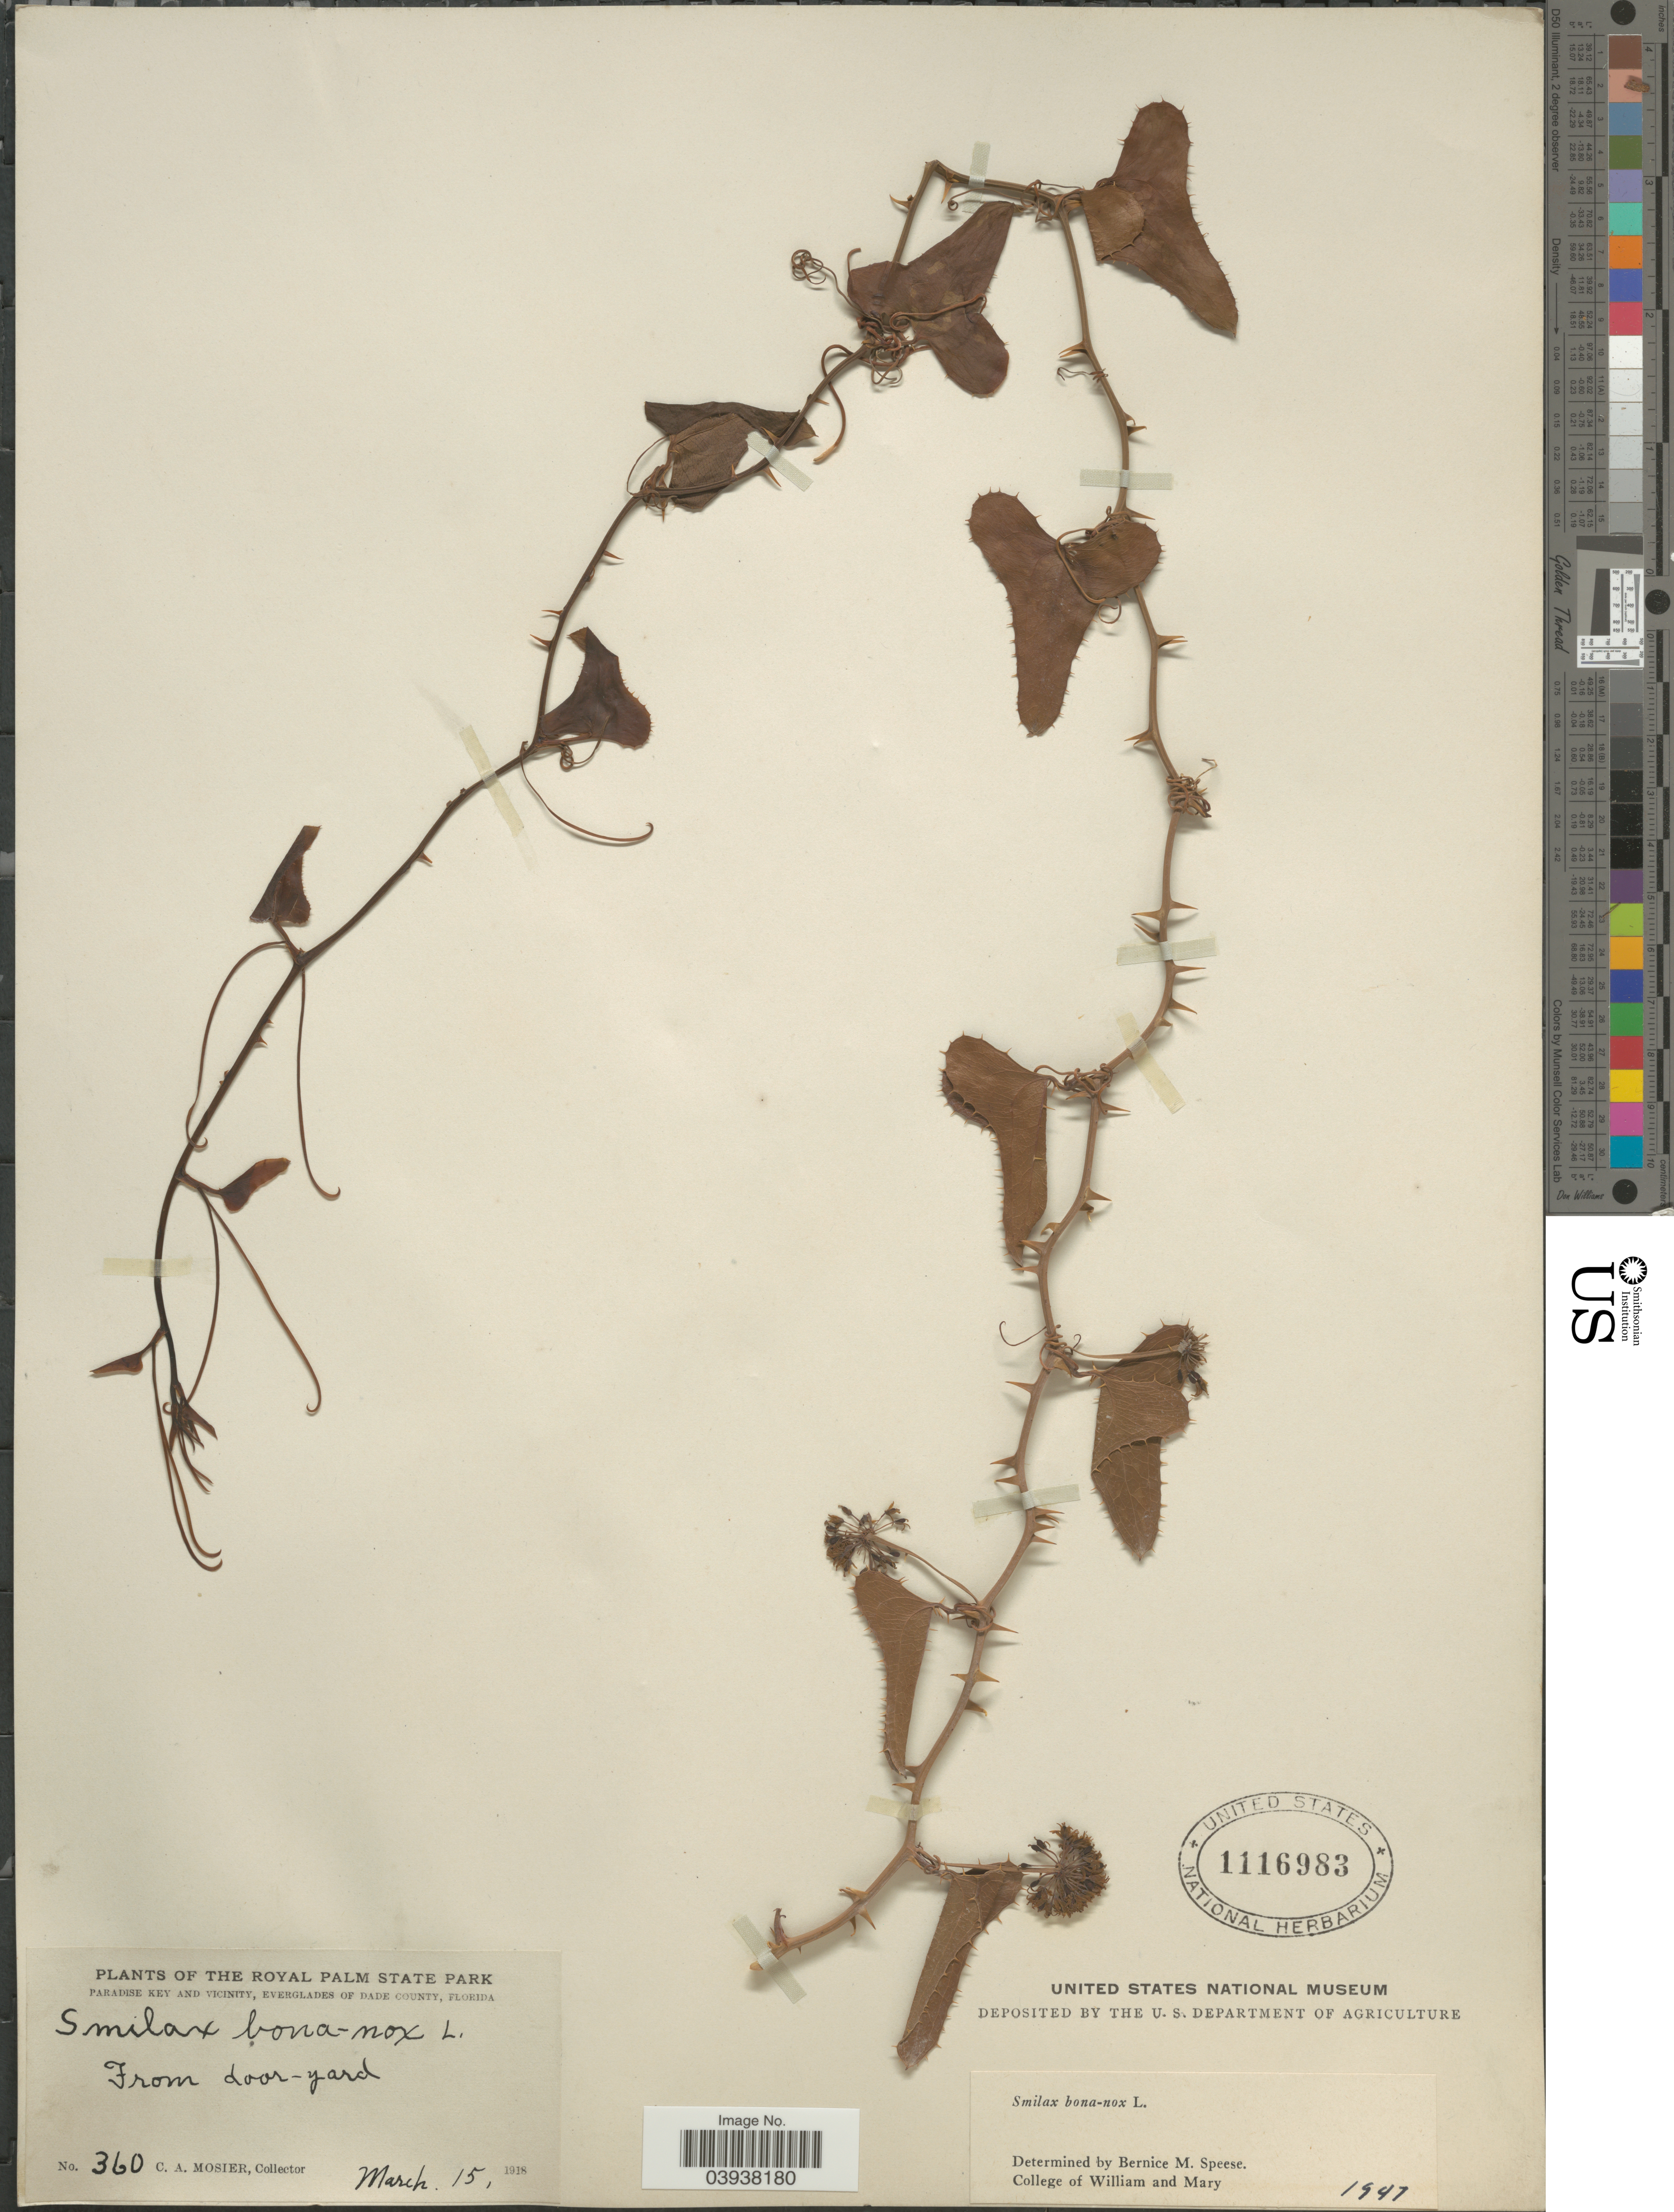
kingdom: Plantae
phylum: Tracheophyta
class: Liliopsida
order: Liliales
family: Smilacaceae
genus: Smilax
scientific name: Smilax bona-nox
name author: L.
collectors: C. A. Mosier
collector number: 360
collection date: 1918-03-15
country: United States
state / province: Florida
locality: Royal Palm State Park. Paradise Key and vicinity, Everglades of Dade County.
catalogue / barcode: US 1116983